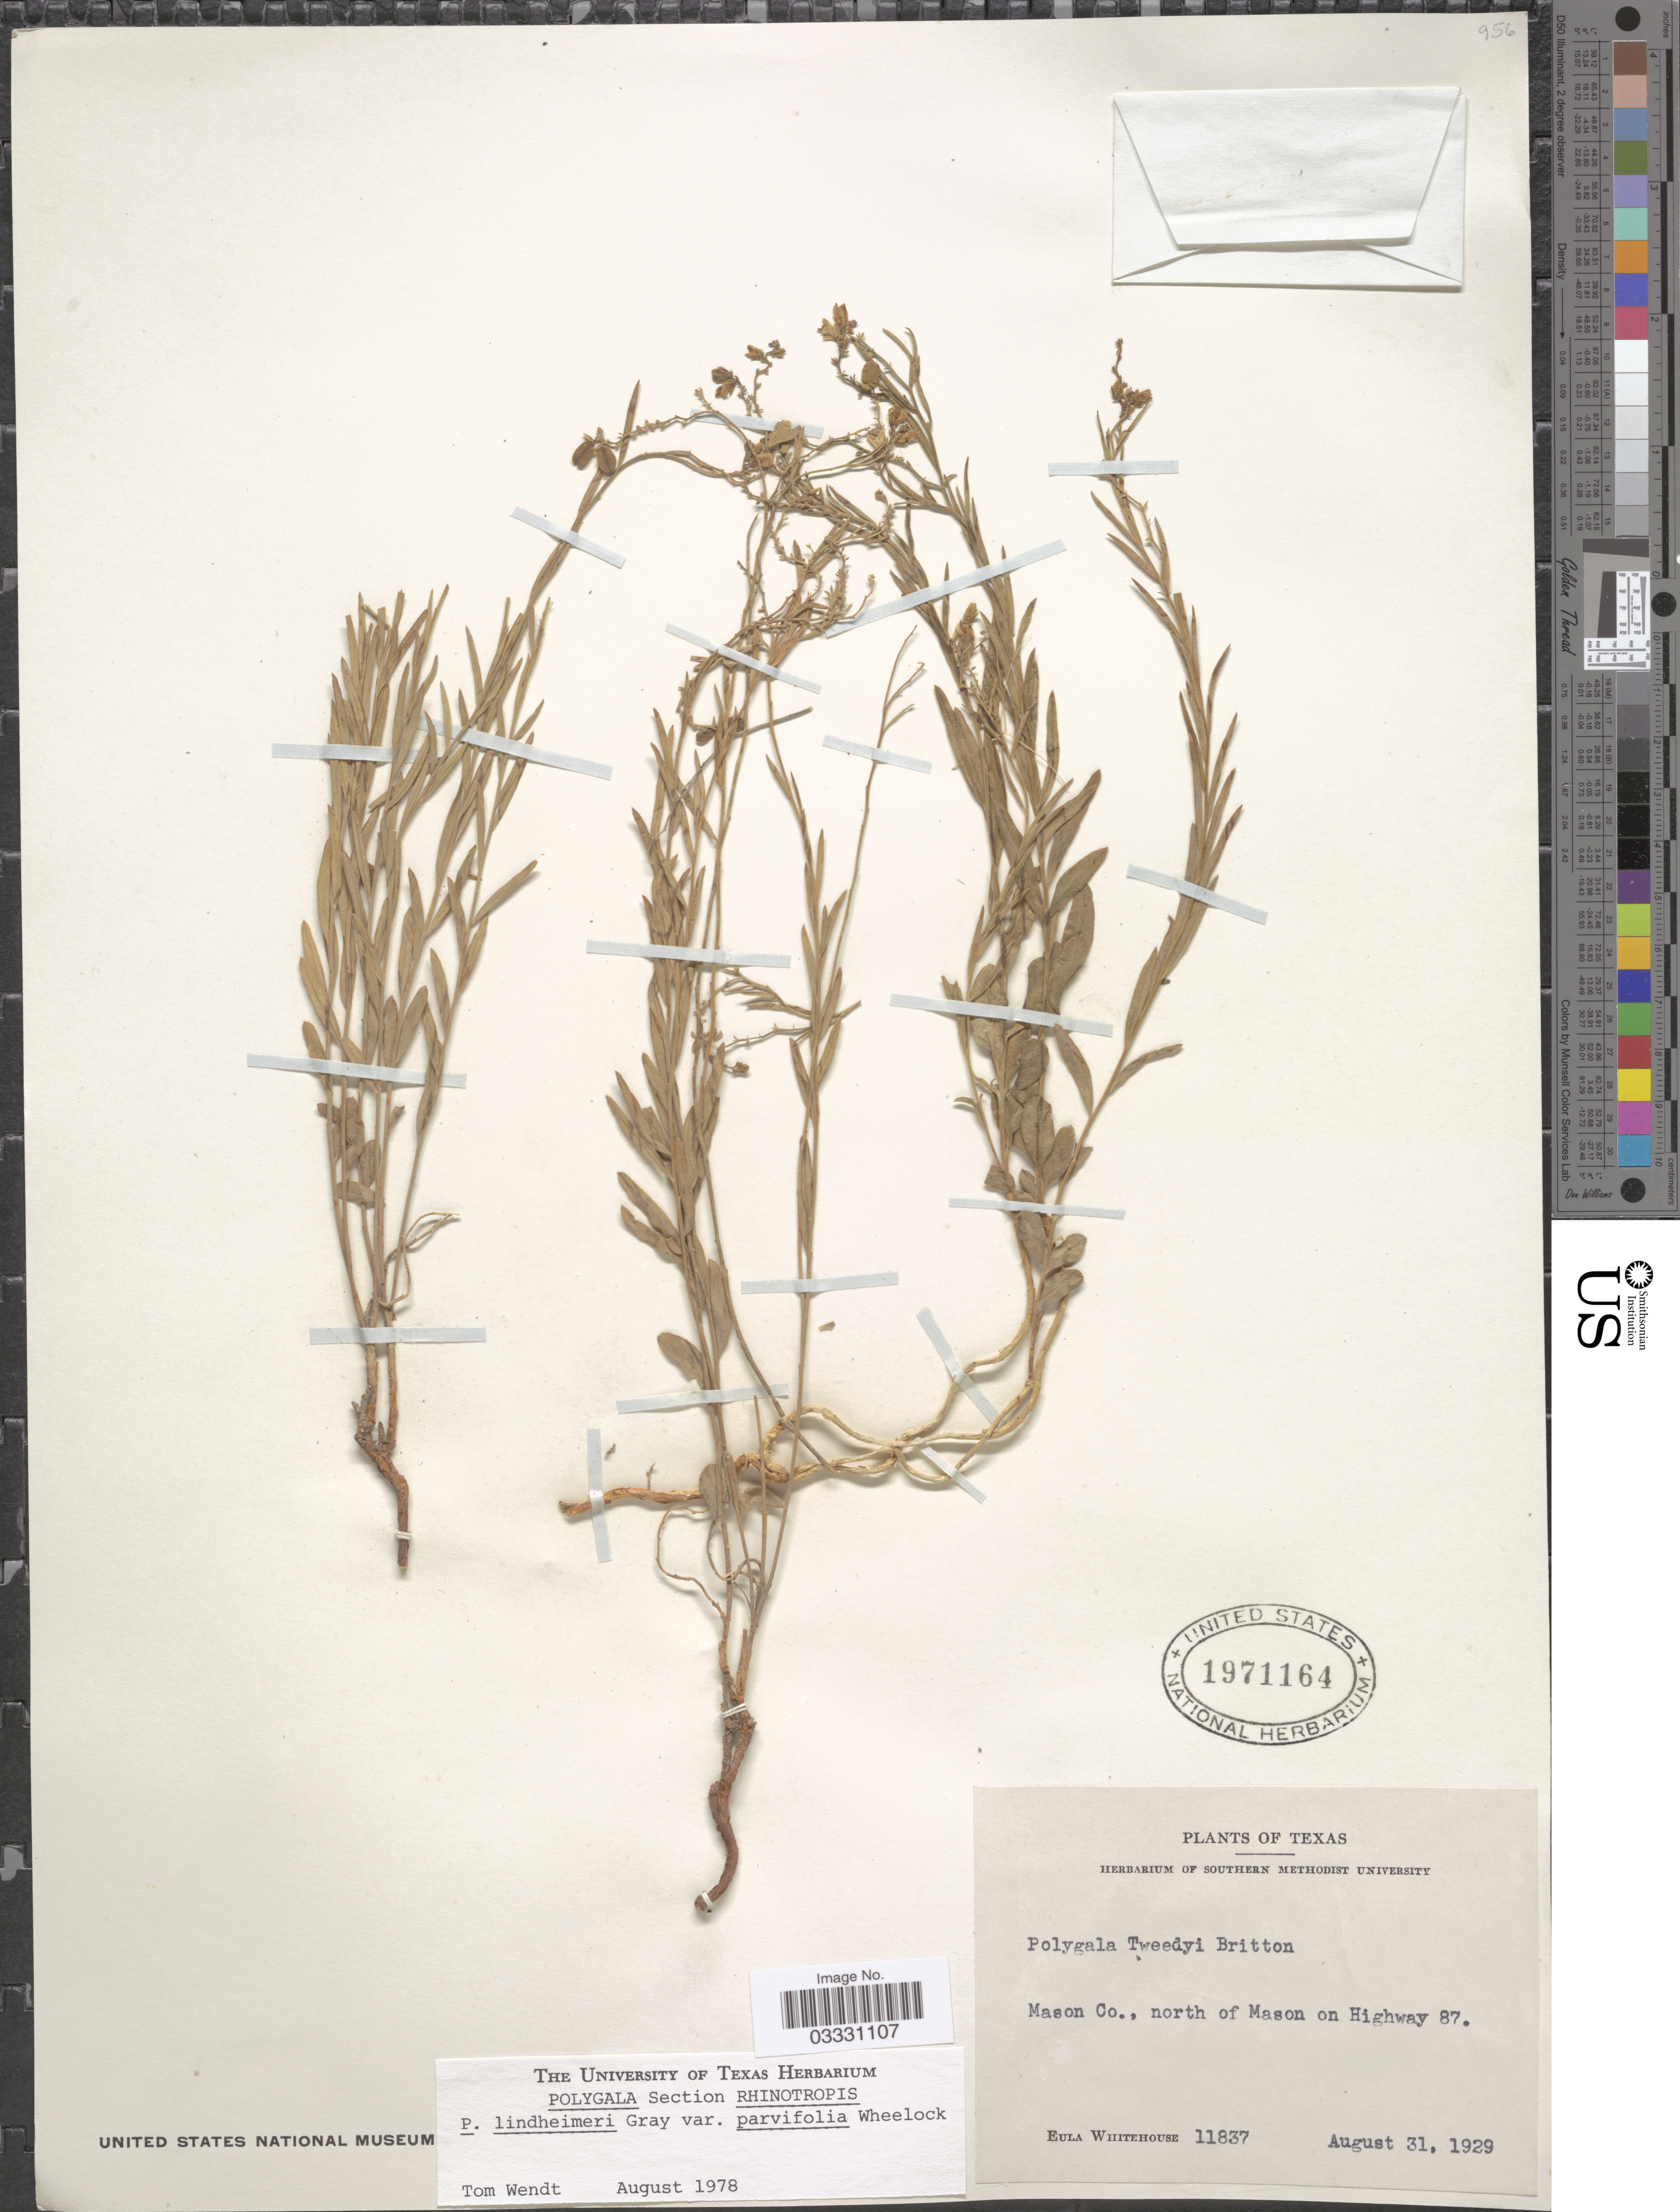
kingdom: Plantae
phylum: Tracheophyta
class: Magnoliopsida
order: Fabales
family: Polygalaceae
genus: Rhinotropis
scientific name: Rhinotropis lindheimeri var. parvifolia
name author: (Wheelock) J.R. Abbott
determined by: Strong, Mark T., (BOT), Smithsonian Institution - National Museum of Natural History (UNITED STATES)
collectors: E. Whitehouse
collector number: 11837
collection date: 1929-08-31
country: United States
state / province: Texas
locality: Mason Co., north of Mason on Highway 87.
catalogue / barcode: US 1971164